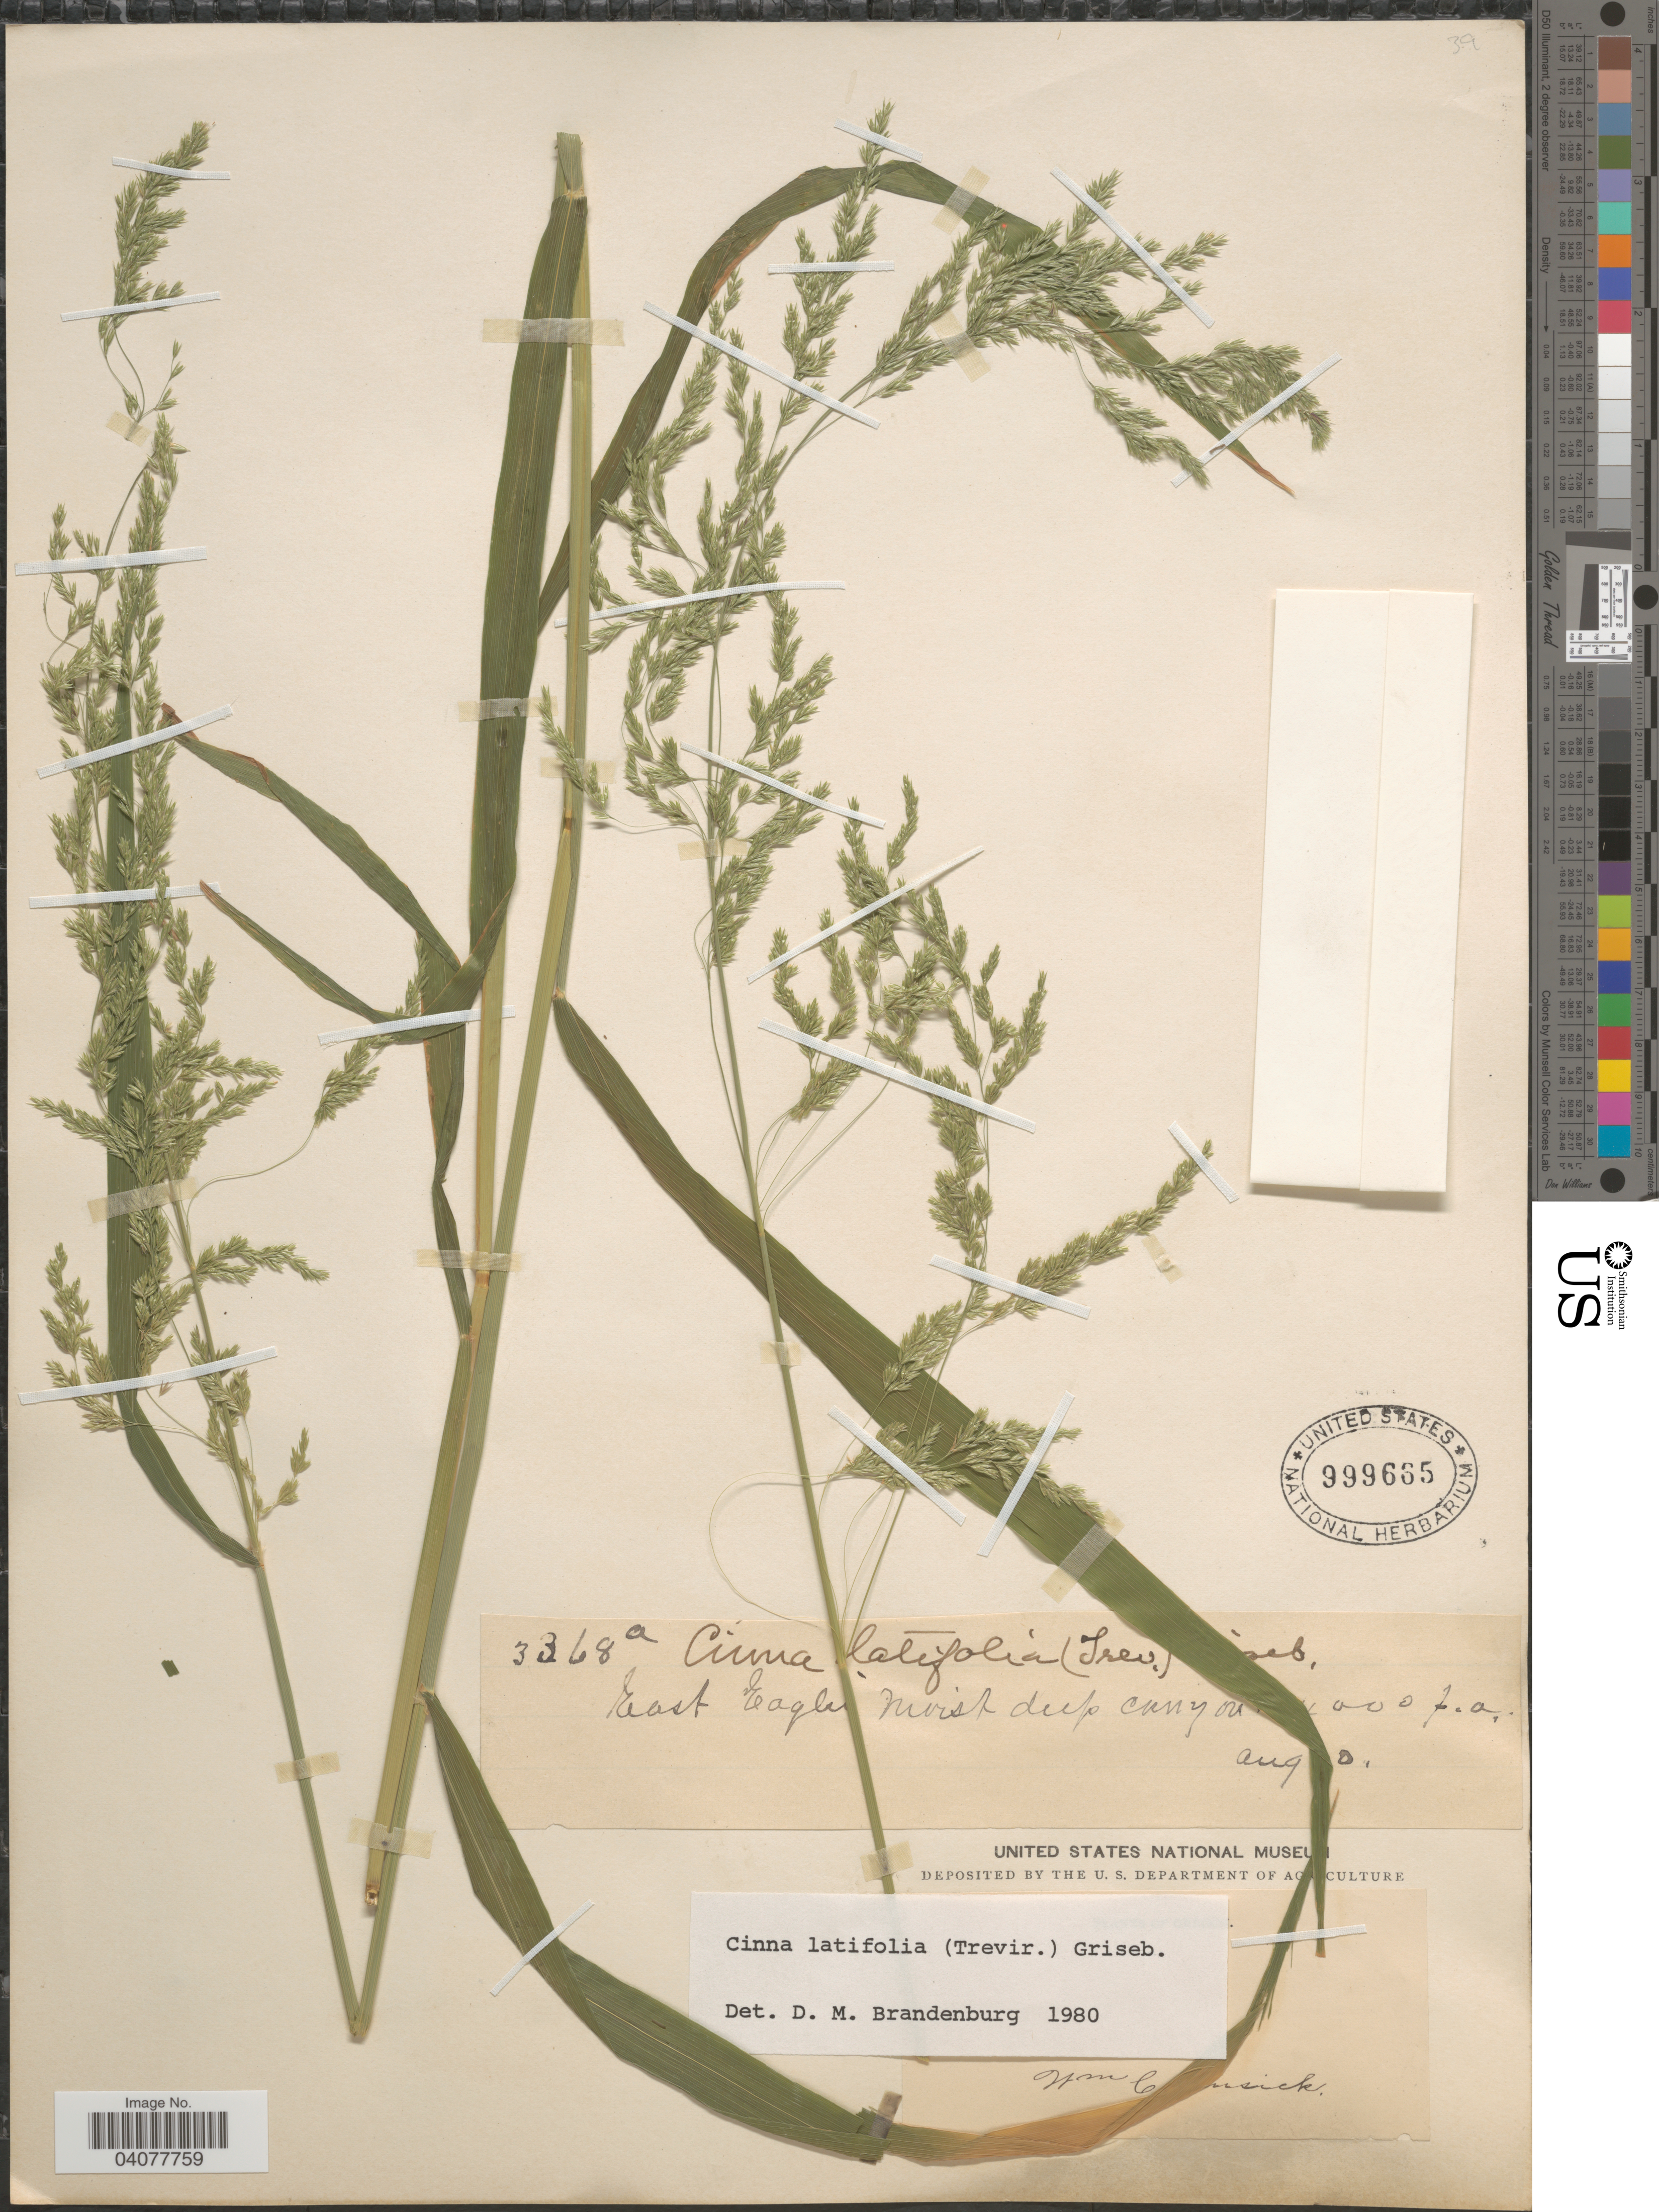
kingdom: Plantae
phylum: Tracheophyta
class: Liliopsida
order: Poales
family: Poaceae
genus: Cinna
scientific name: Cinna latifolia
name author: (Trevir. ex Goeppert) Griseb.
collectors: W. C. Cusick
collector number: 3368a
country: United States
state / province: Oregon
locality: East Eagle Moist deep canyon.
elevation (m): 1219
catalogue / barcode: US 999665